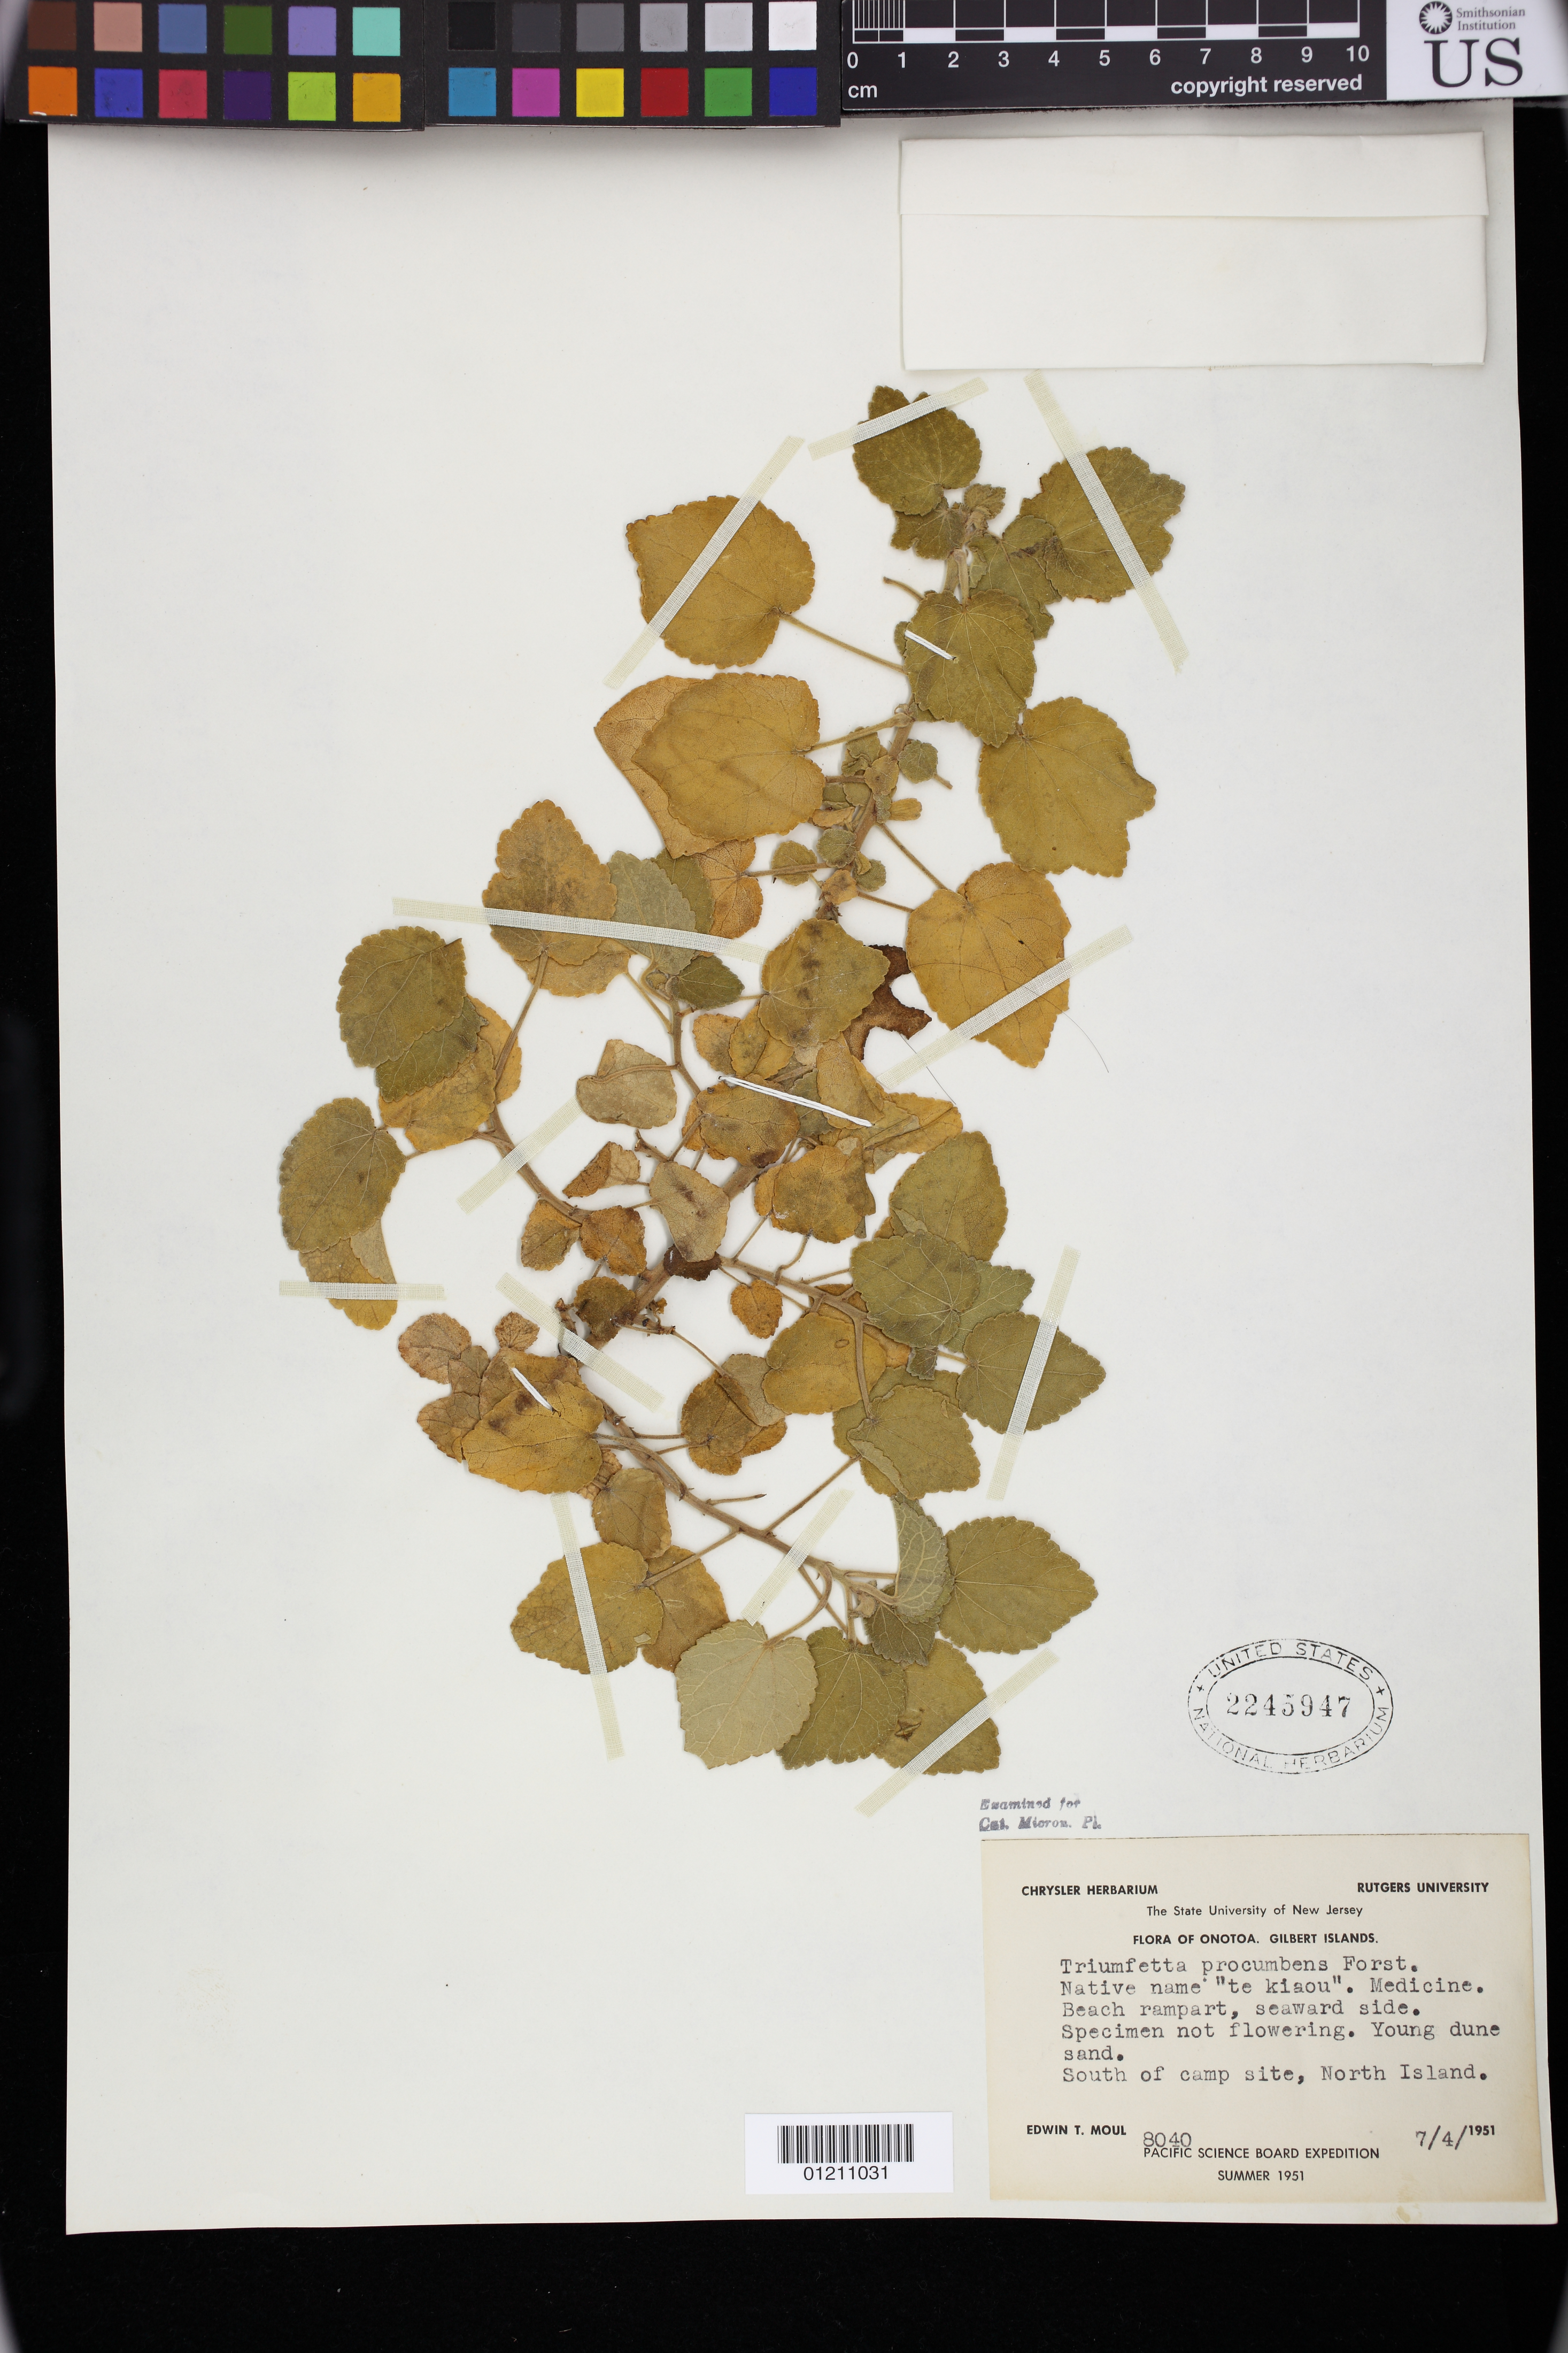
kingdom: Plantae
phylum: Tracheophyta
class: Magnoliopsida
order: Malvales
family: Malvaceae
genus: Triumfetta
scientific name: Triumfetta procumbens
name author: G. Forst.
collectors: E. T. Moul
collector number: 8040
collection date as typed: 07 Apr 1951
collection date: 1951-04-07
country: Kiribati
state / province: Gilbert Islands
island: Onotoa Atoll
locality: Onotoa, Gilbert Islands. Beach rampart, seaward side. South of camp site, North Islet.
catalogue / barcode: US 2245947